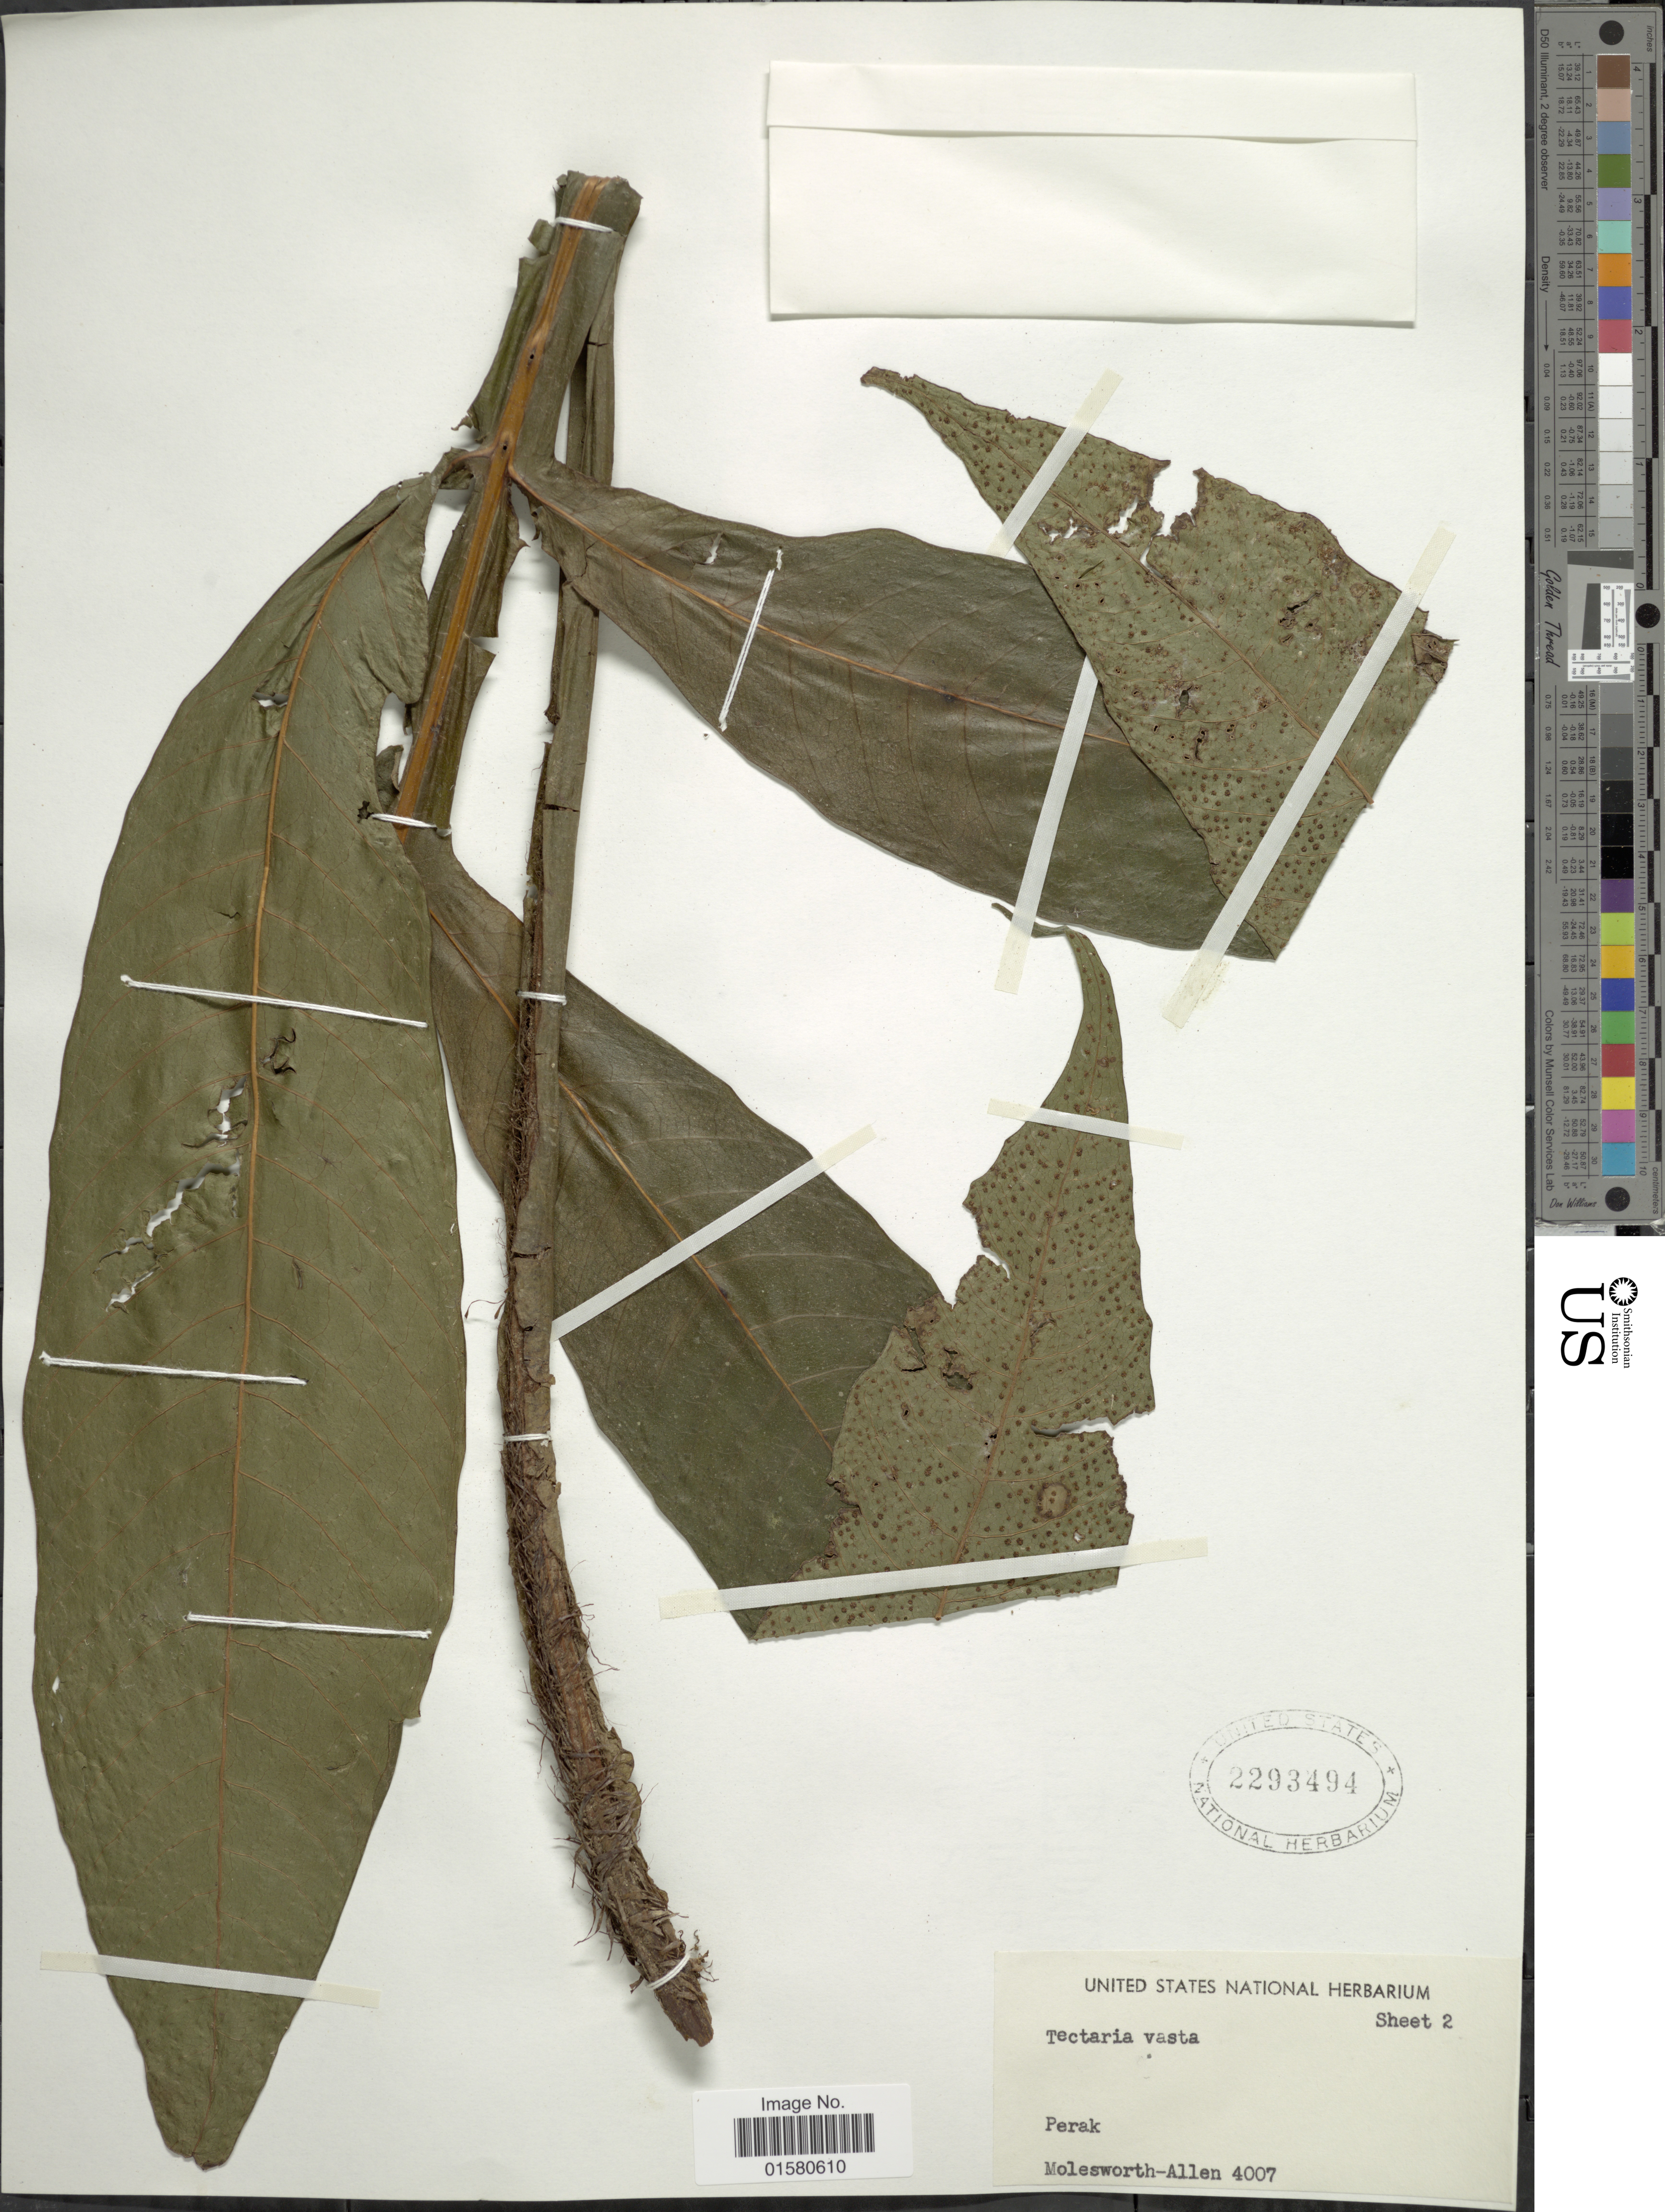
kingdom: Plantae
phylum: Tracheophyta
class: Polypodiopsida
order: Polypodiales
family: Tectariaceae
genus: Tectaria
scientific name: Tectaria vasta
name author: (Bedd.) Copel.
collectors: B. E. G. Molesworth-Allen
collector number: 4007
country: Malaysia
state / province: Perak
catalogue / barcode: US 2293494